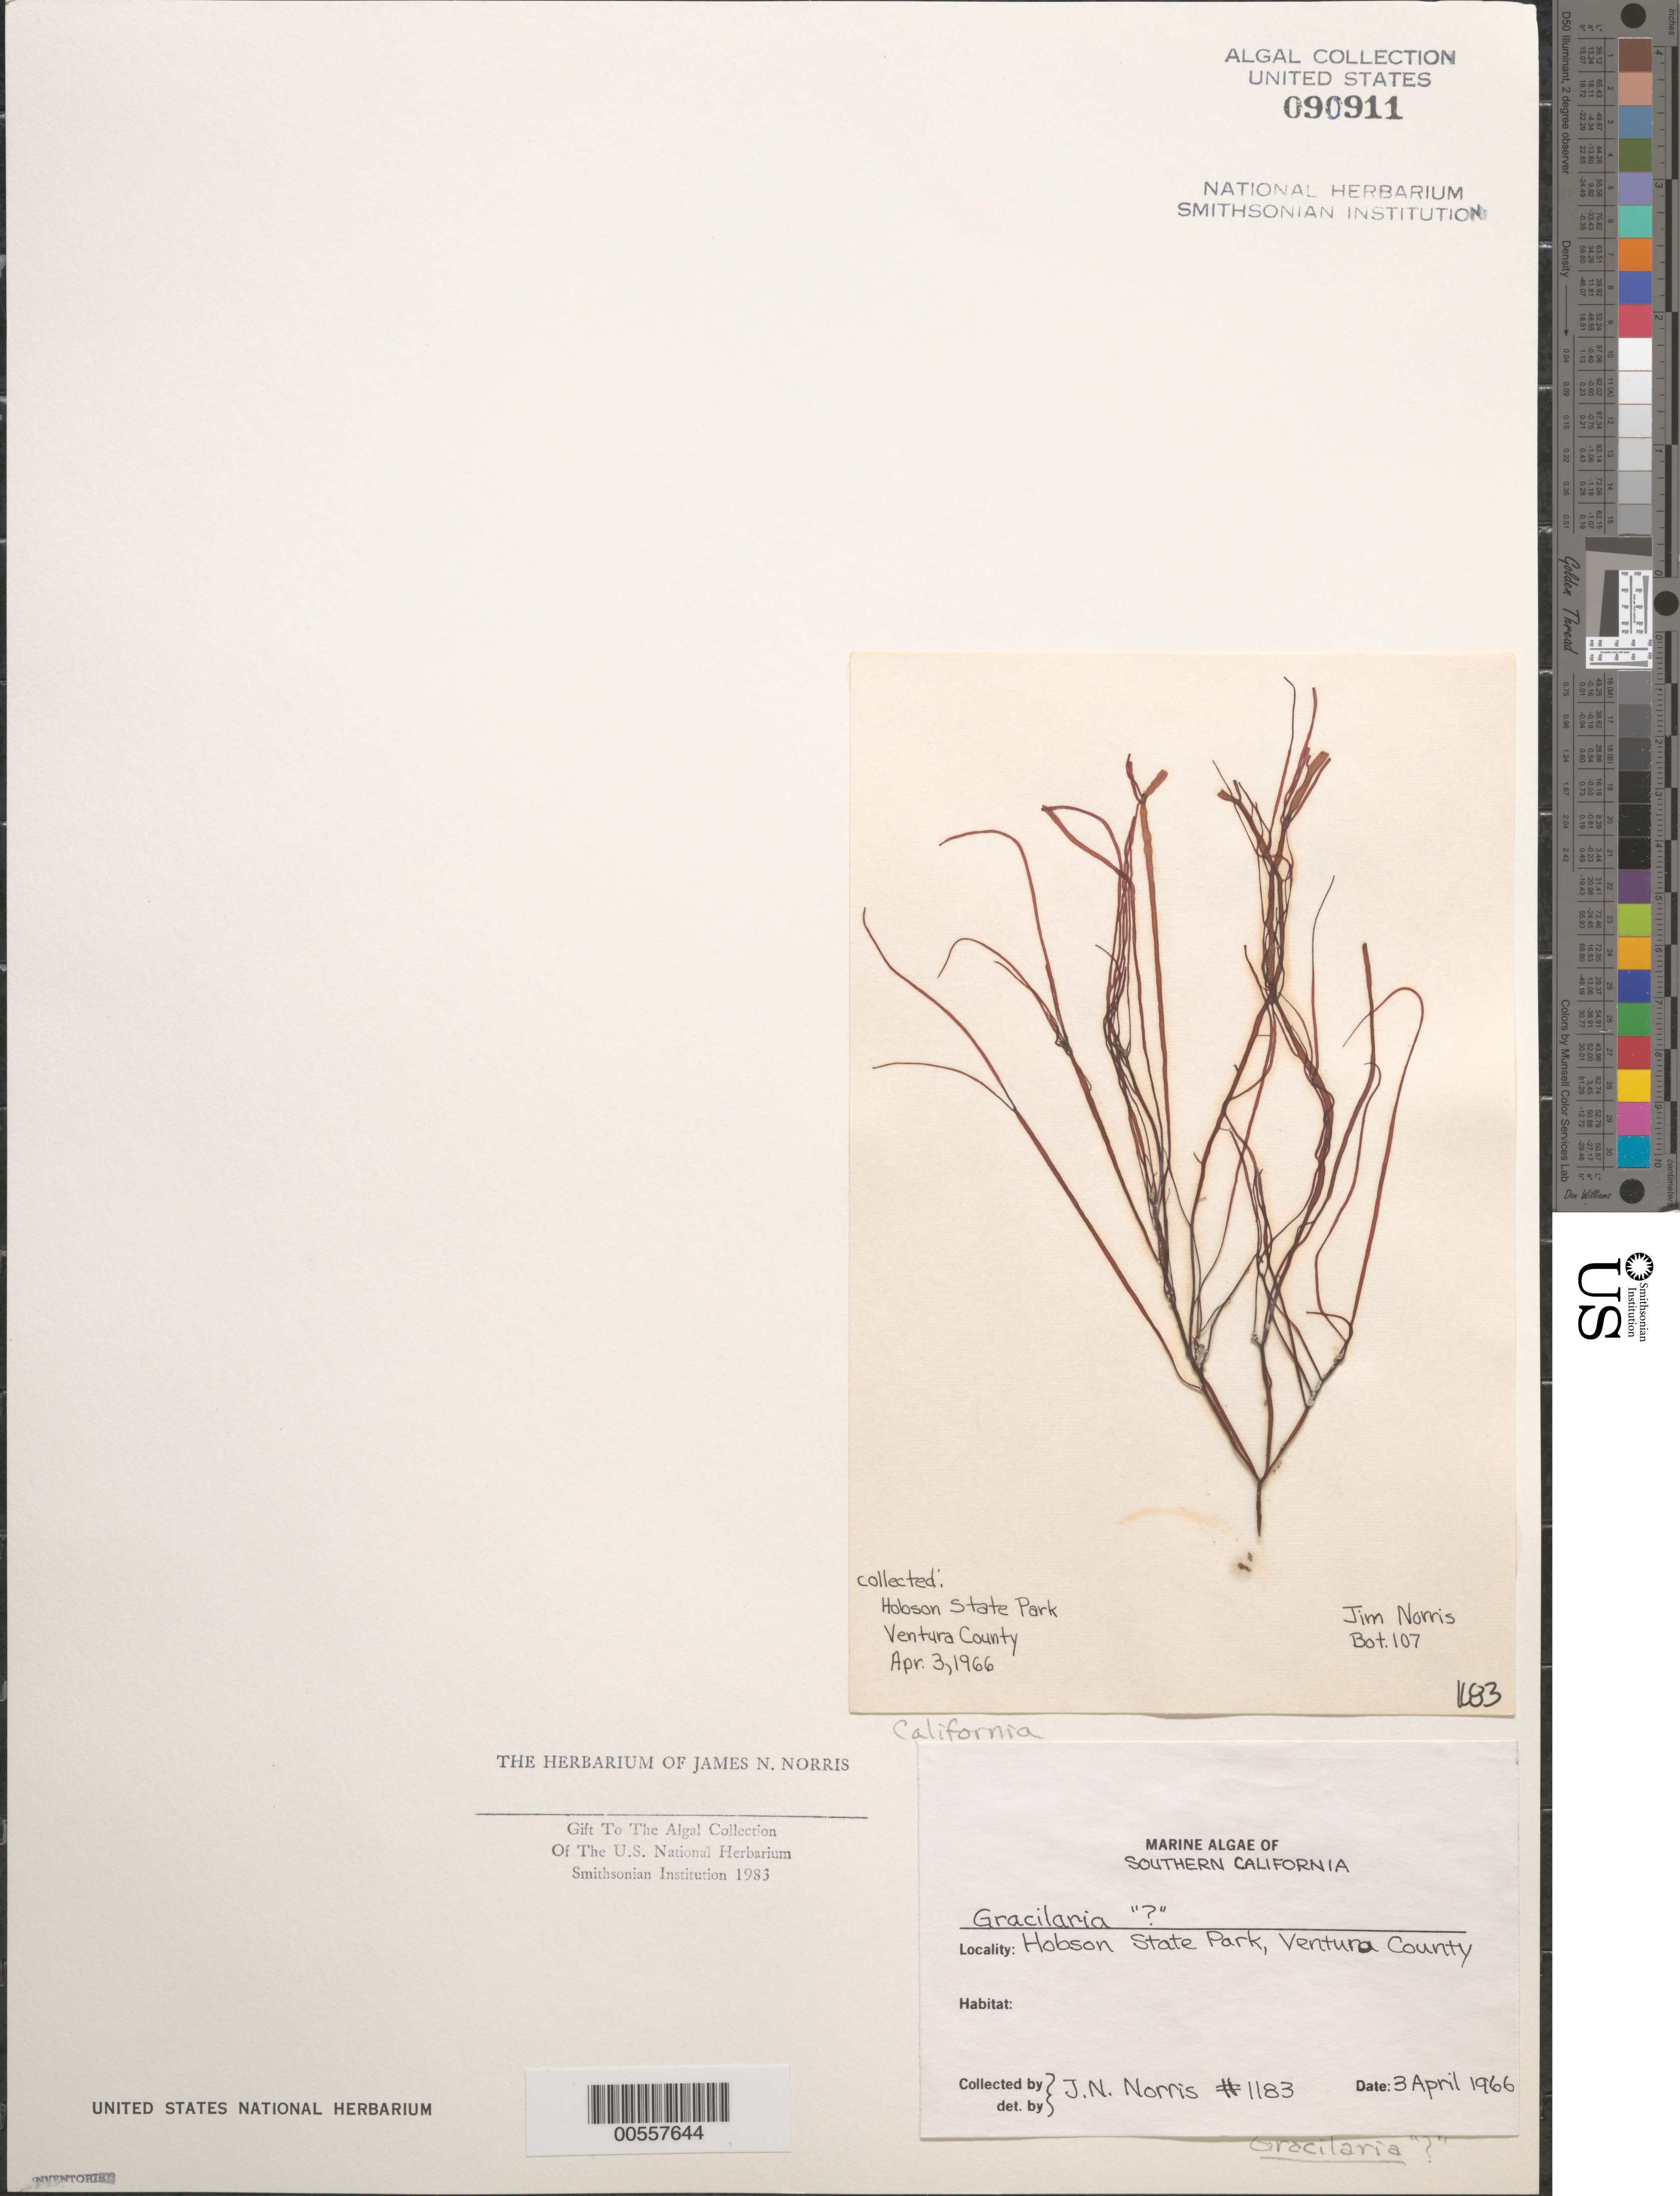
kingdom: Plantae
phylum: Rhodophyta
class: Florideophyceae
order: Gracilariales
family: Gracilariaceae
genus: Gracilaria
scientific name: Gracilaria sp.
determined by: Norris, James N.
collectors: J. N. Norris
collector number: JN-1183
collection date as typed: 03 Apr 1966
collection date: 1966-04-03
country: United States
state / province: California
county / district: Ventura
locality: Hobson State Park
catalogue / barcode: US 90911